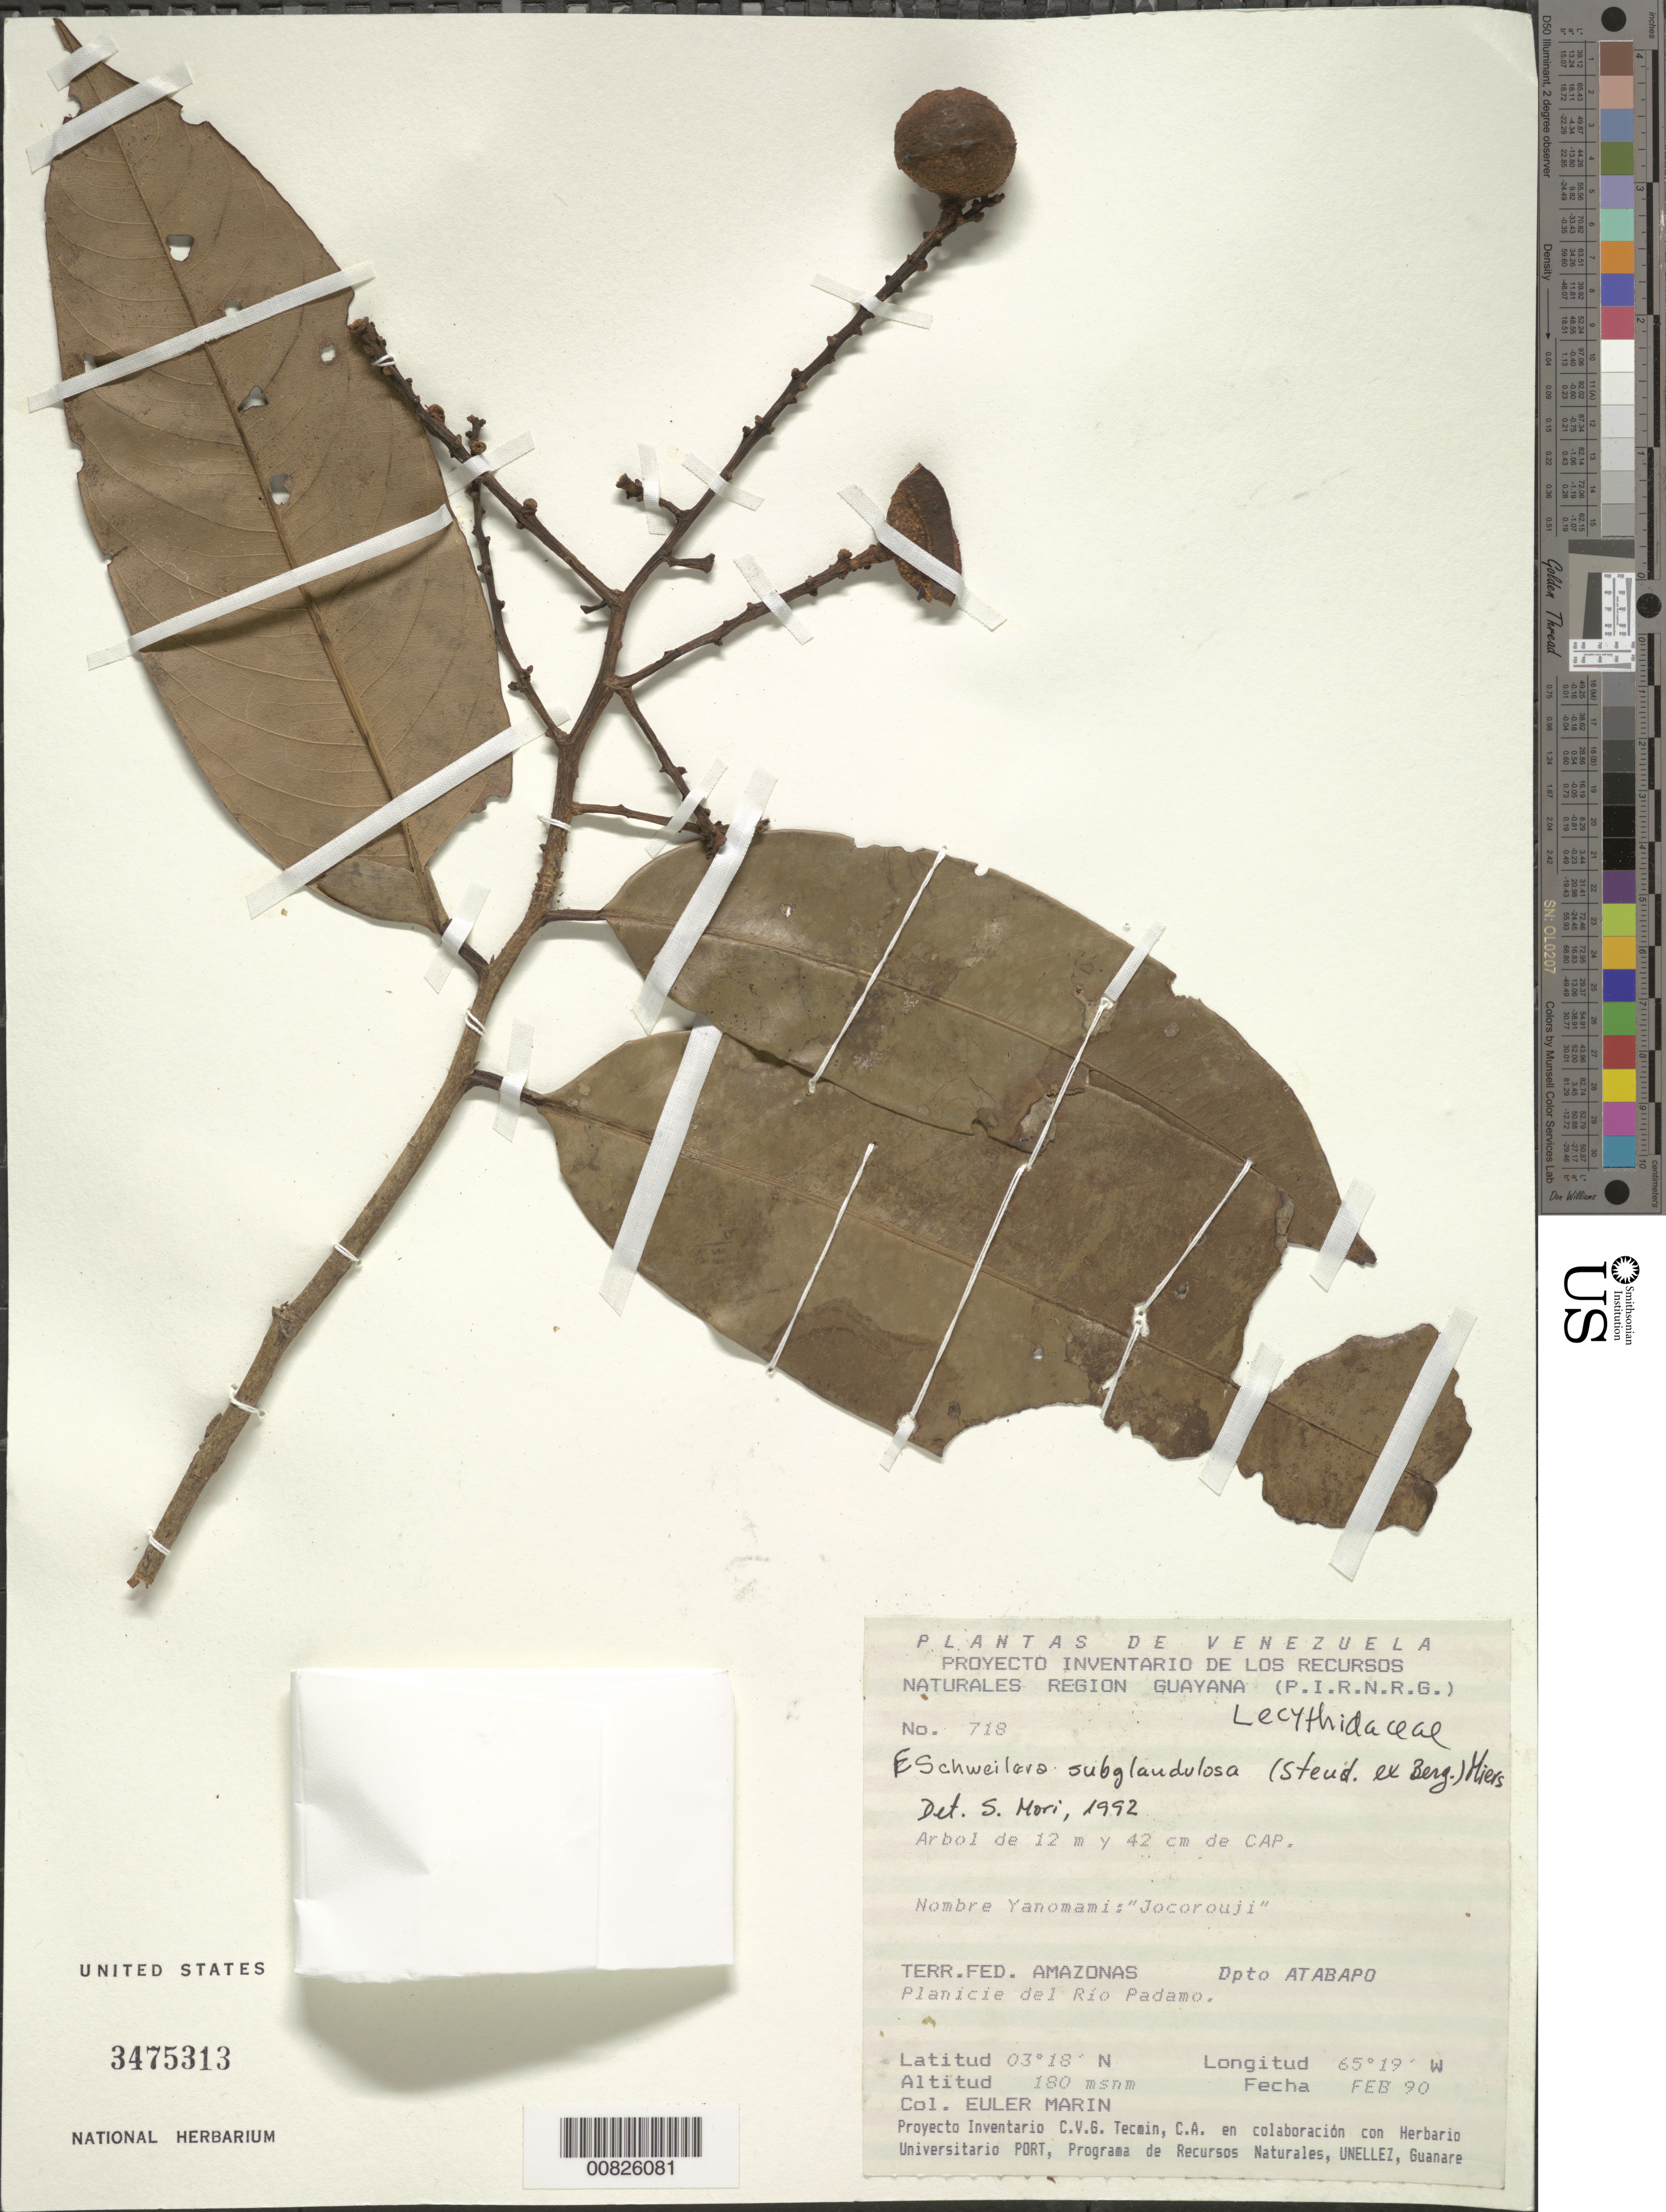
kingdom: Plantae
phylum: Tracheophyta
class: Magnoliopsida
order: Ericales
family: Lecythidaceae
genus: Eschweilera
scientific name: Eschweilera subglandulosa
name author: (Steud. ex Berg) Miers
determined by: Mori, Scott A.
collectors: E. Marin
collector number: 718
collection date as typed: Feb-90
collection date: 1990-02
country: Venezuela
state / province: Amazonas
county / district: Atabapo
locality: Río Padamo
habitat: Planicie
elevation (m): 180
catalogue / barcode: US 3475313